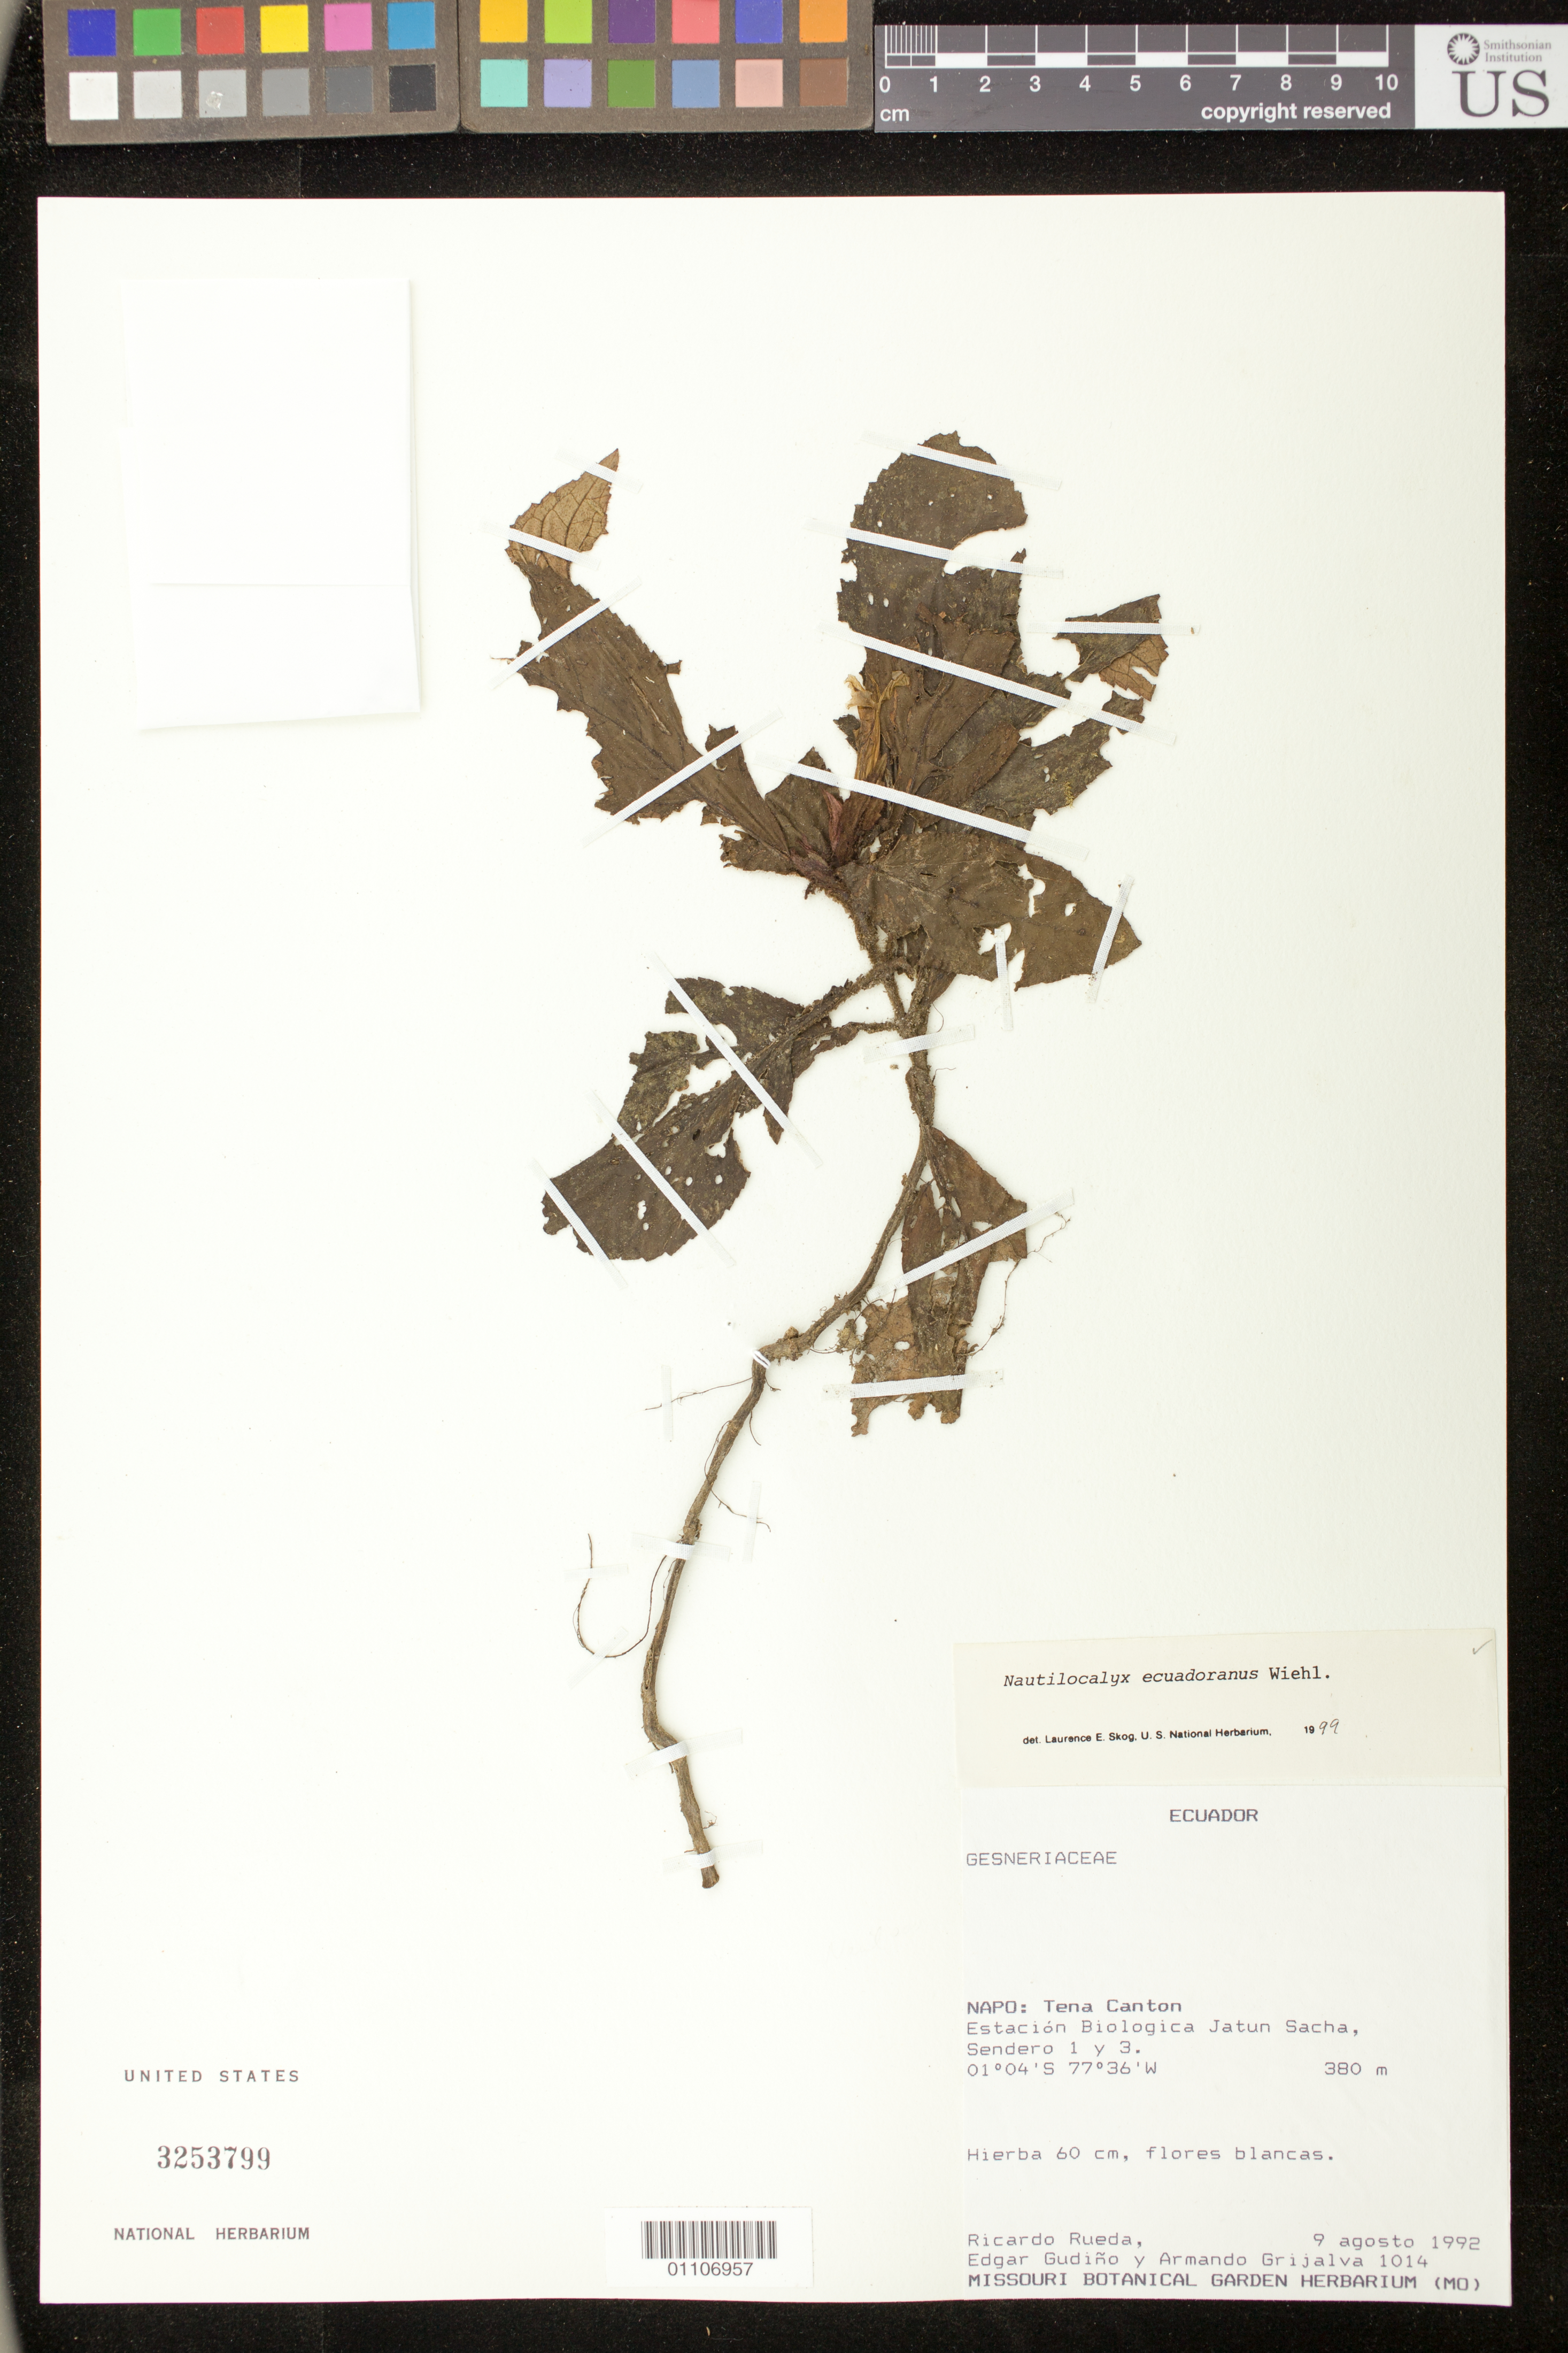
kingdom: Plantae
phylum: Tracheophyta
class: Magnoliopsida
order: Lamiales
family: Gesneriaceae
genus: Nautilocalyx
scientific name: Nautilocalyx ecuadoranus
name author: Wiehler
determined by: Skog, Laurence E.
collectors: R. Rueda, E. Gudiño & A. Grijalva P.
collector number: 1014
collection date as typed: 09 Aug 1992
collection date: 1992-08-09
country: Ecuador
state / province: Napo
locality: Tena Canton, Jatun Scha Biological Station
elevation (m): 380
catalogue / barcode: US 3253799